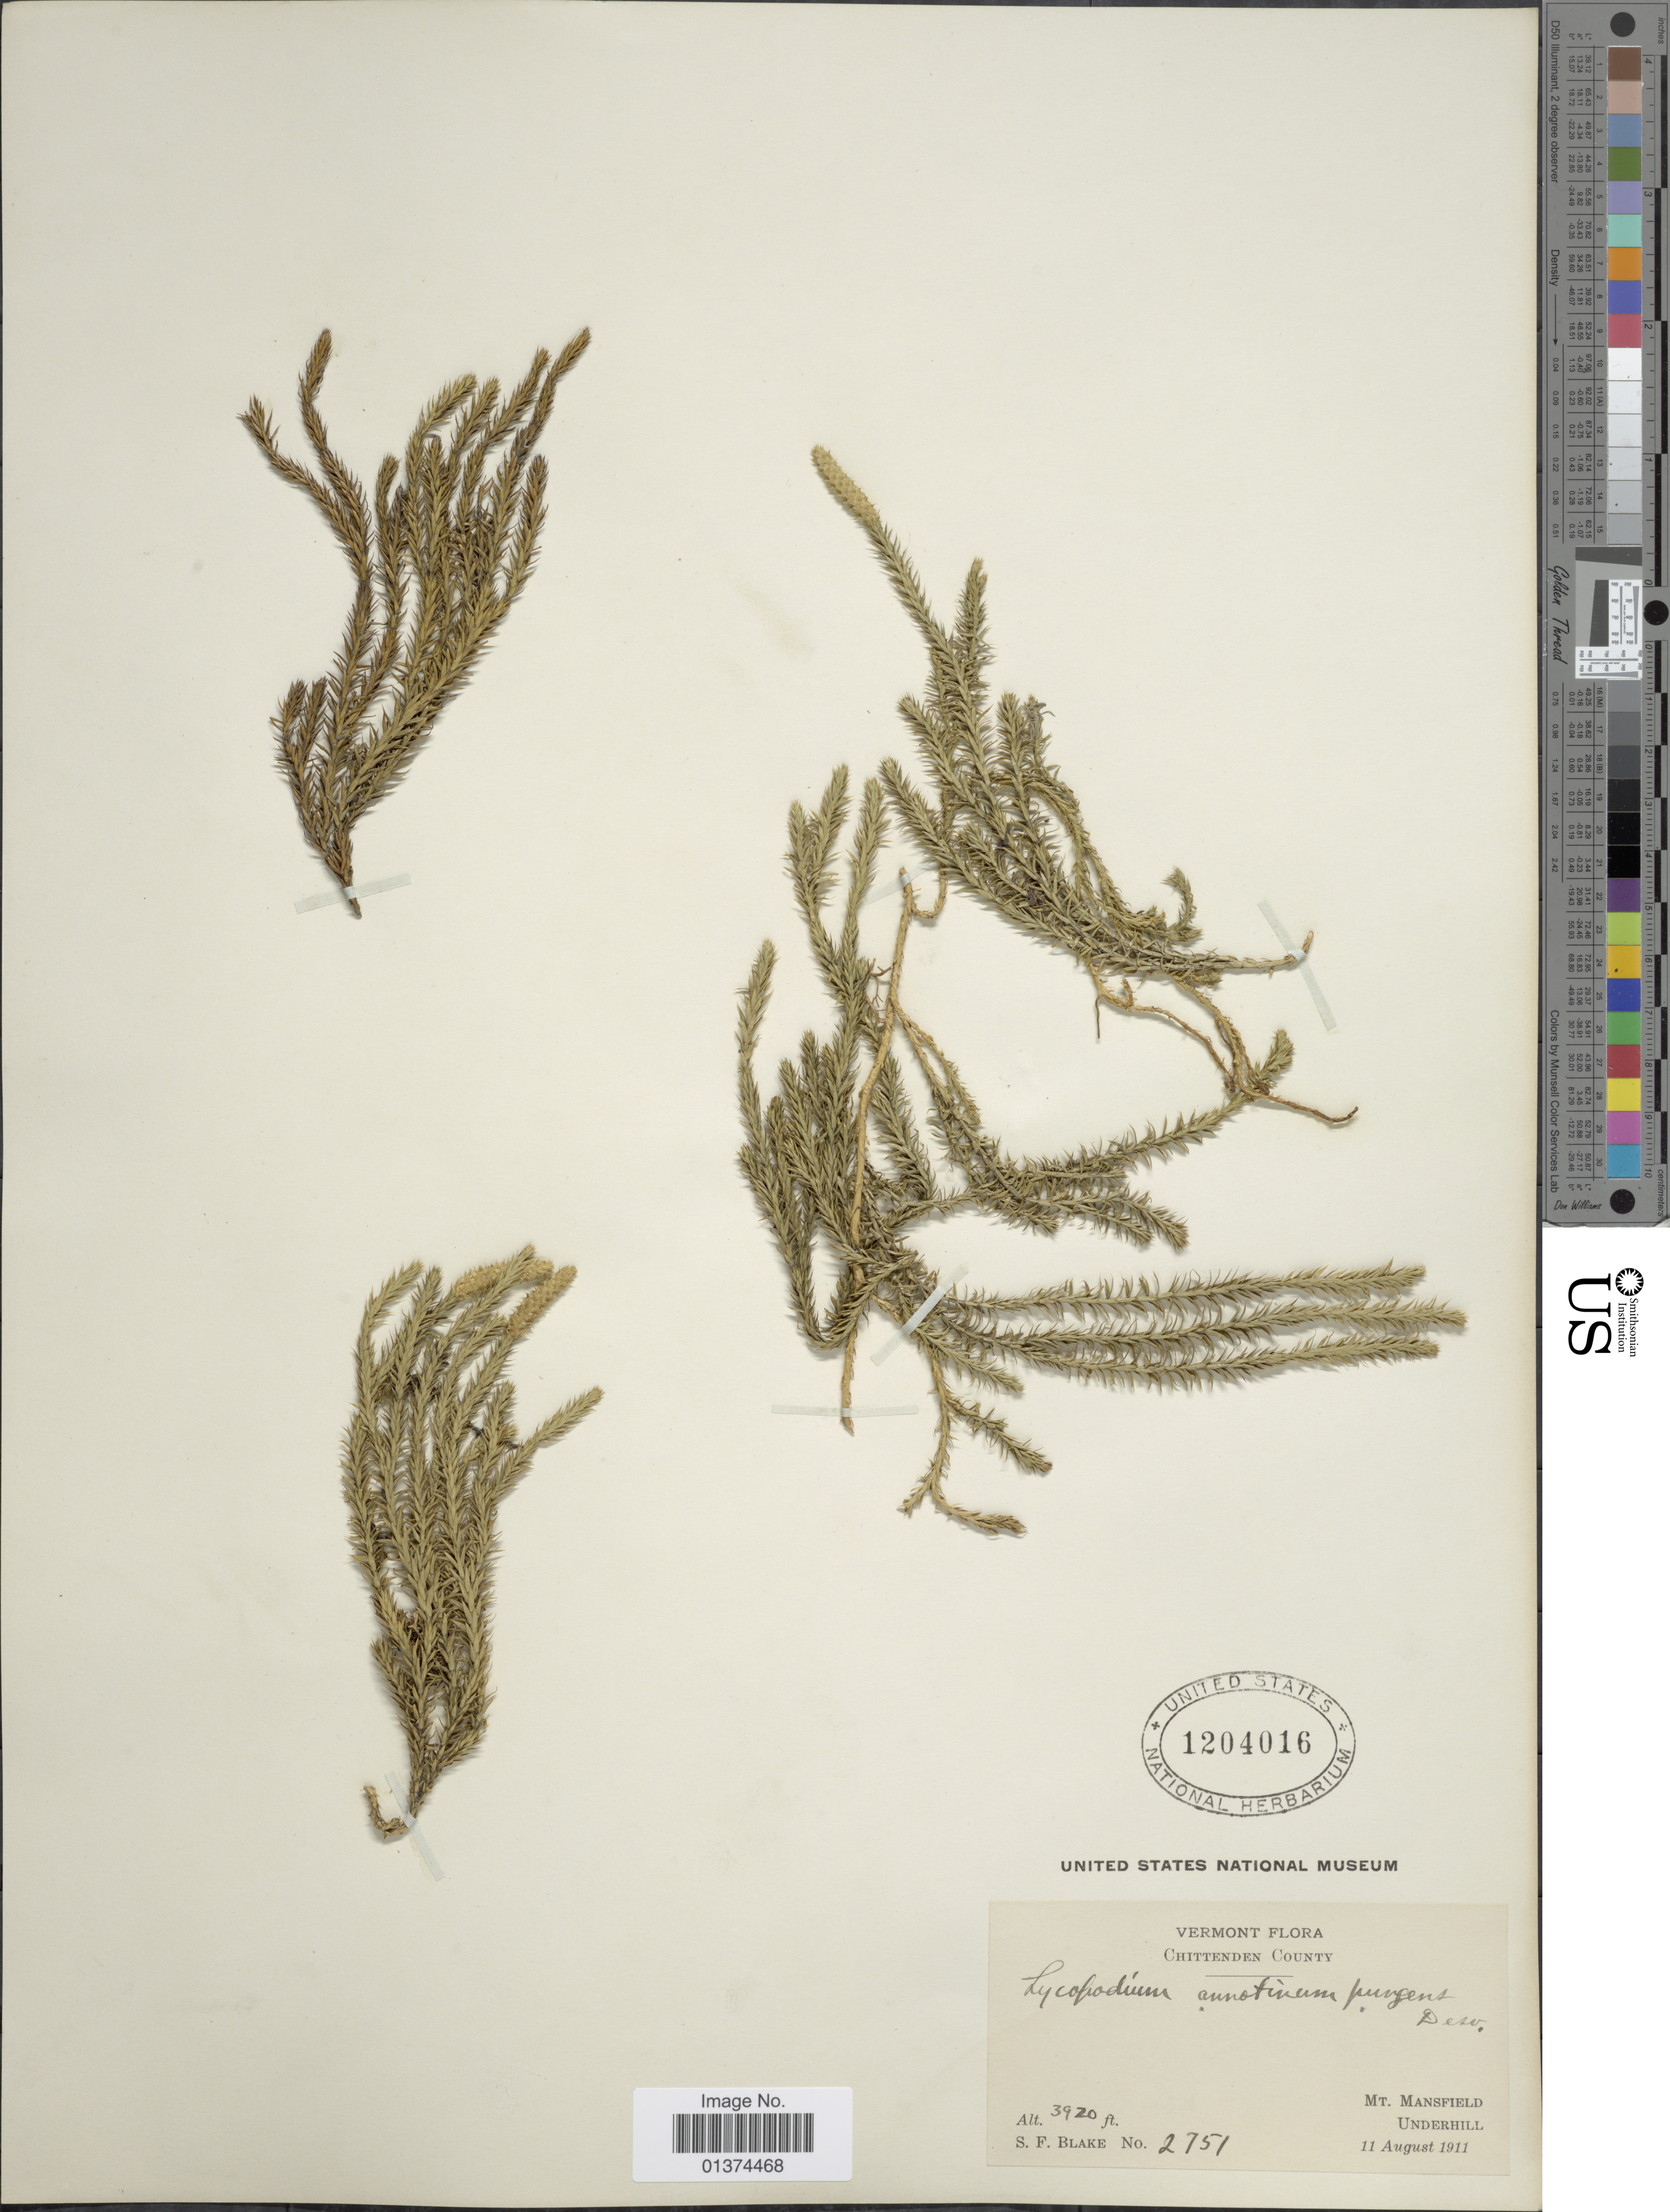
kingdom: Plantae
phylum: Tracheophyta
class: Lycopodiopsida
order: Lycopodiales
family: Lycopodiaceae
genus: Spinulum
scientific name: Spinulum annotinum subsp. annotinum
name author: (L.) A. Haines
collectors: S. Blake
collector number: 2751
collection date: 1911-08-11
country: United States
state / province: Vermont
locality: Chittenden County, Mt.Mansfield, Underhill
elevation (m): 1195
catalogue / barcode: US 1204016